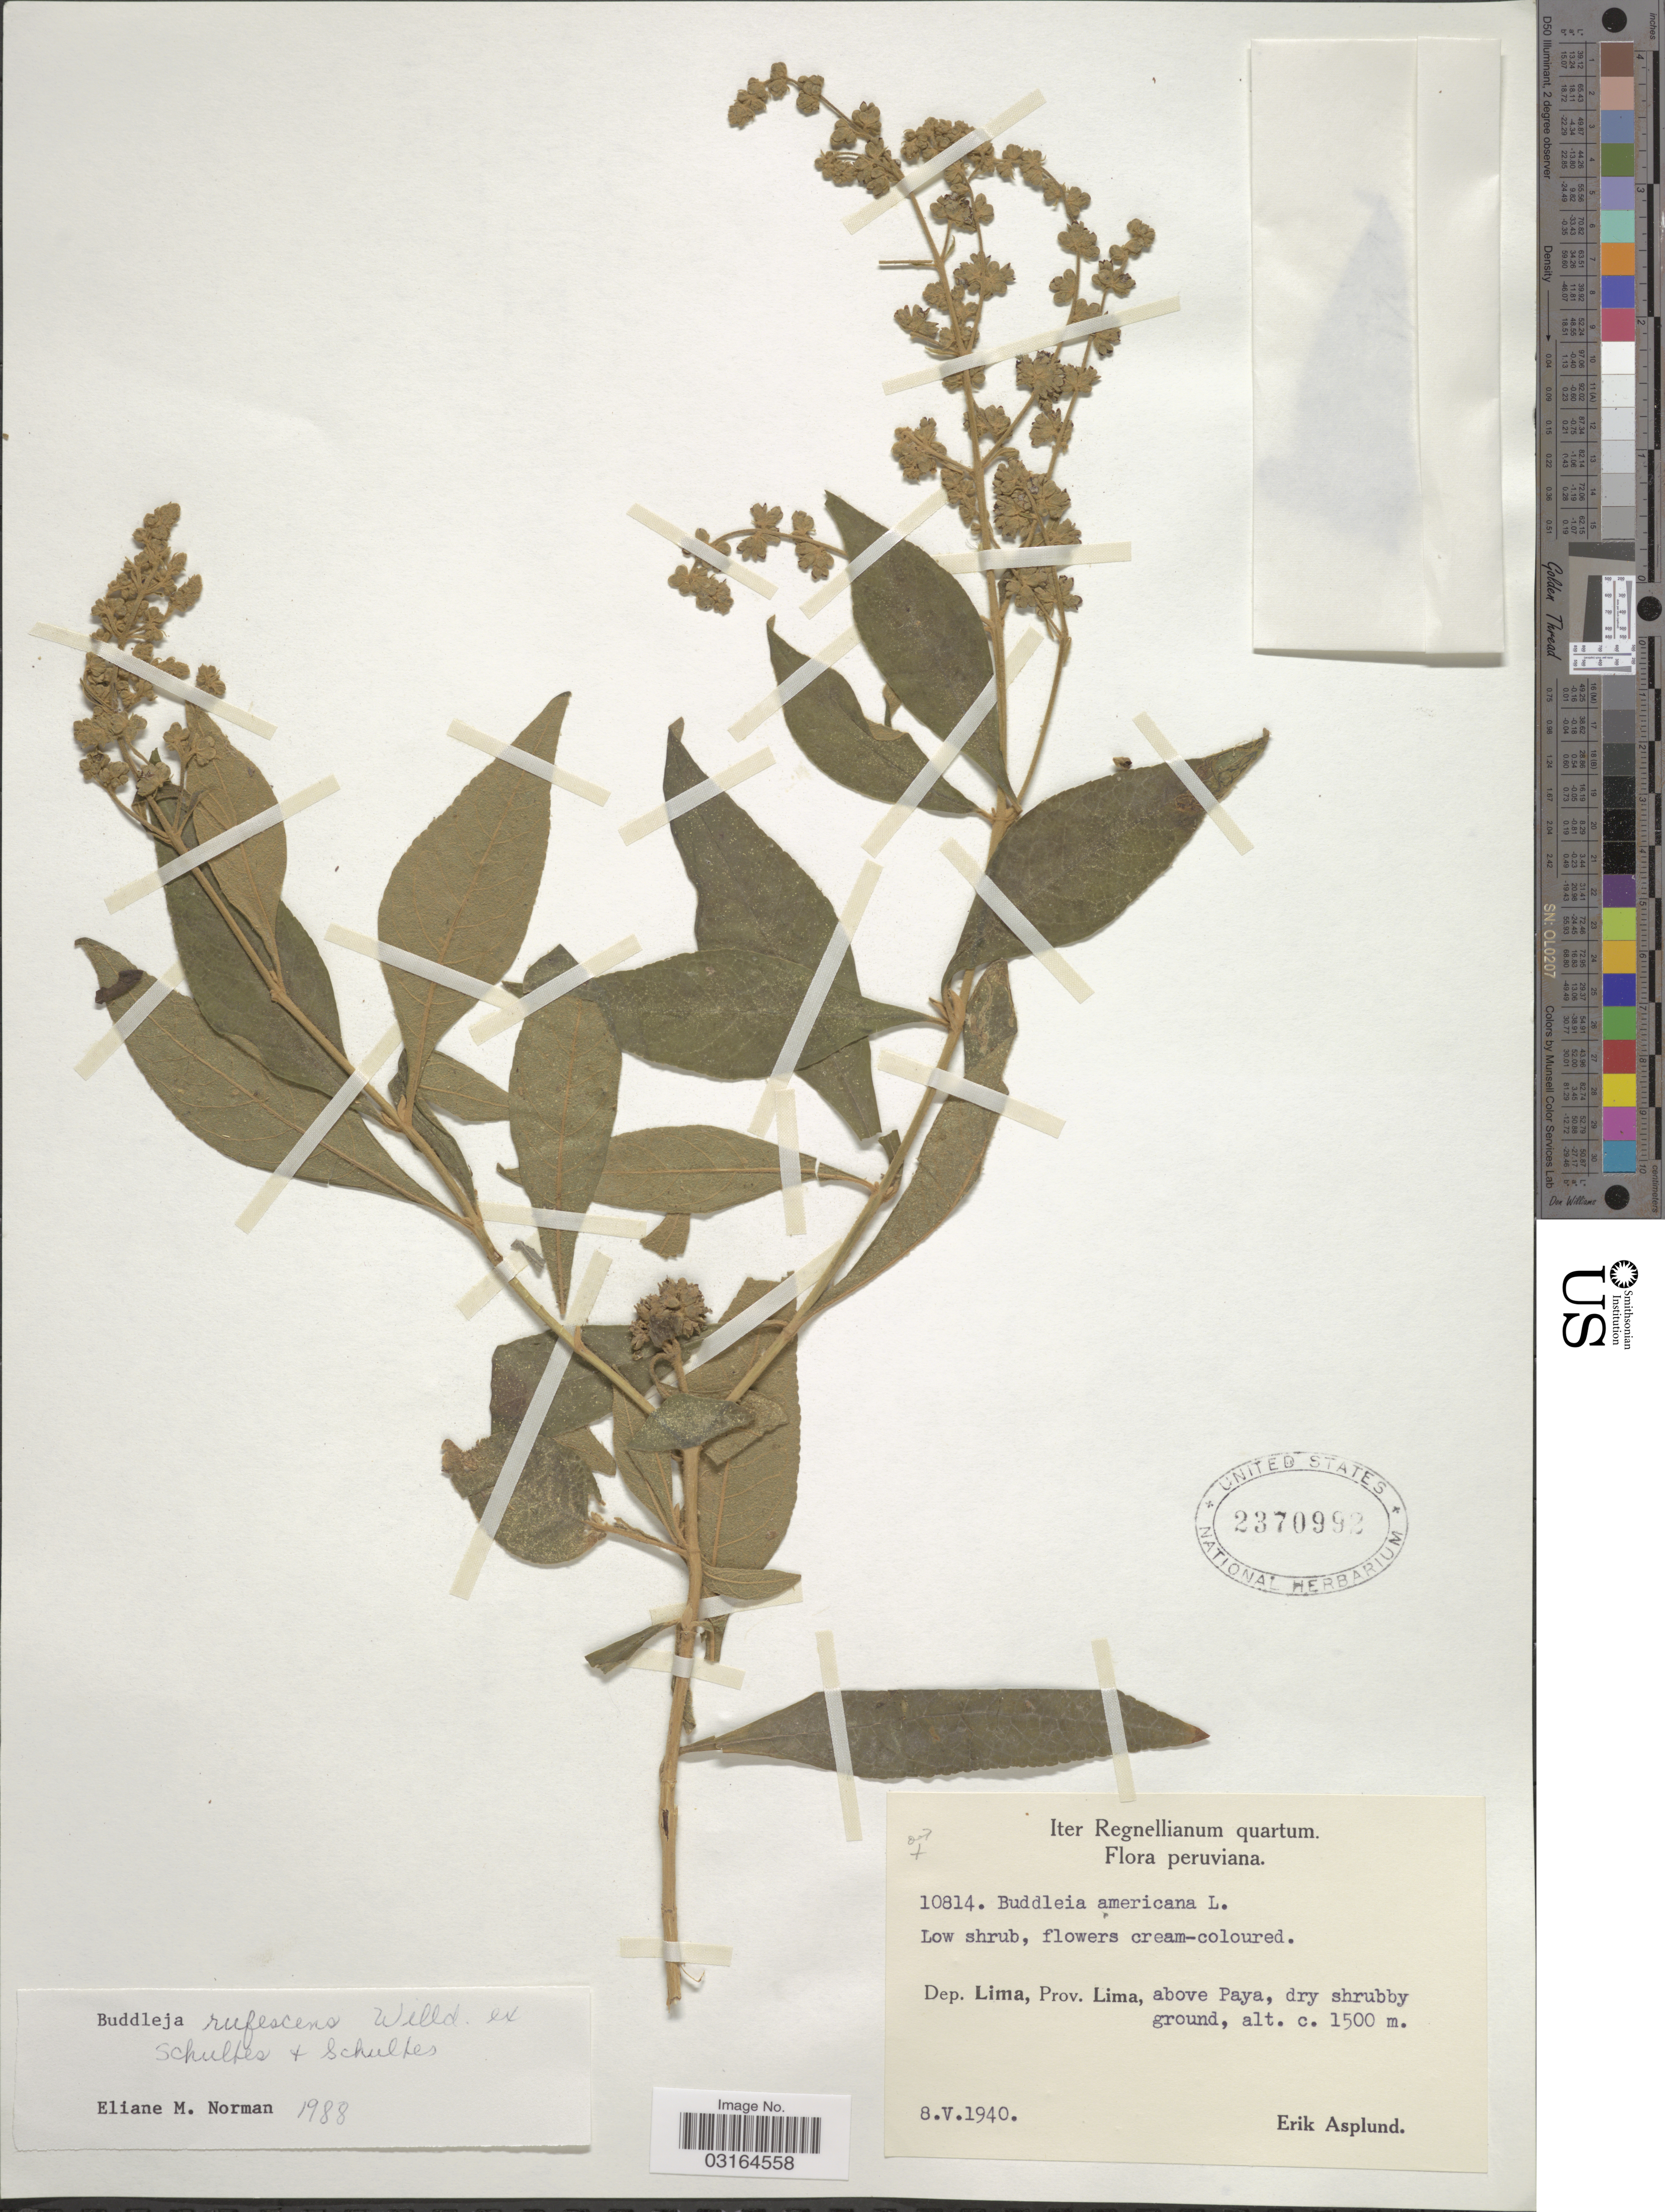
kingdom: Plantae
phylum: Tracheophyta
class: Magnoliopsida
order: Lamiales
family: Scrophulariaceae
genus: Buddleja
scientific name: Buddleja rufescens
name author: Willd.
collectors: E. Asplund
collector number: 10814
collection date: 1940-05-08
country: Peru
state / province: Lima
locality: Dep. Lima, Prov. Lima, above Paya.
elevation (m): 1500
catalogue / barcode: US 2370992